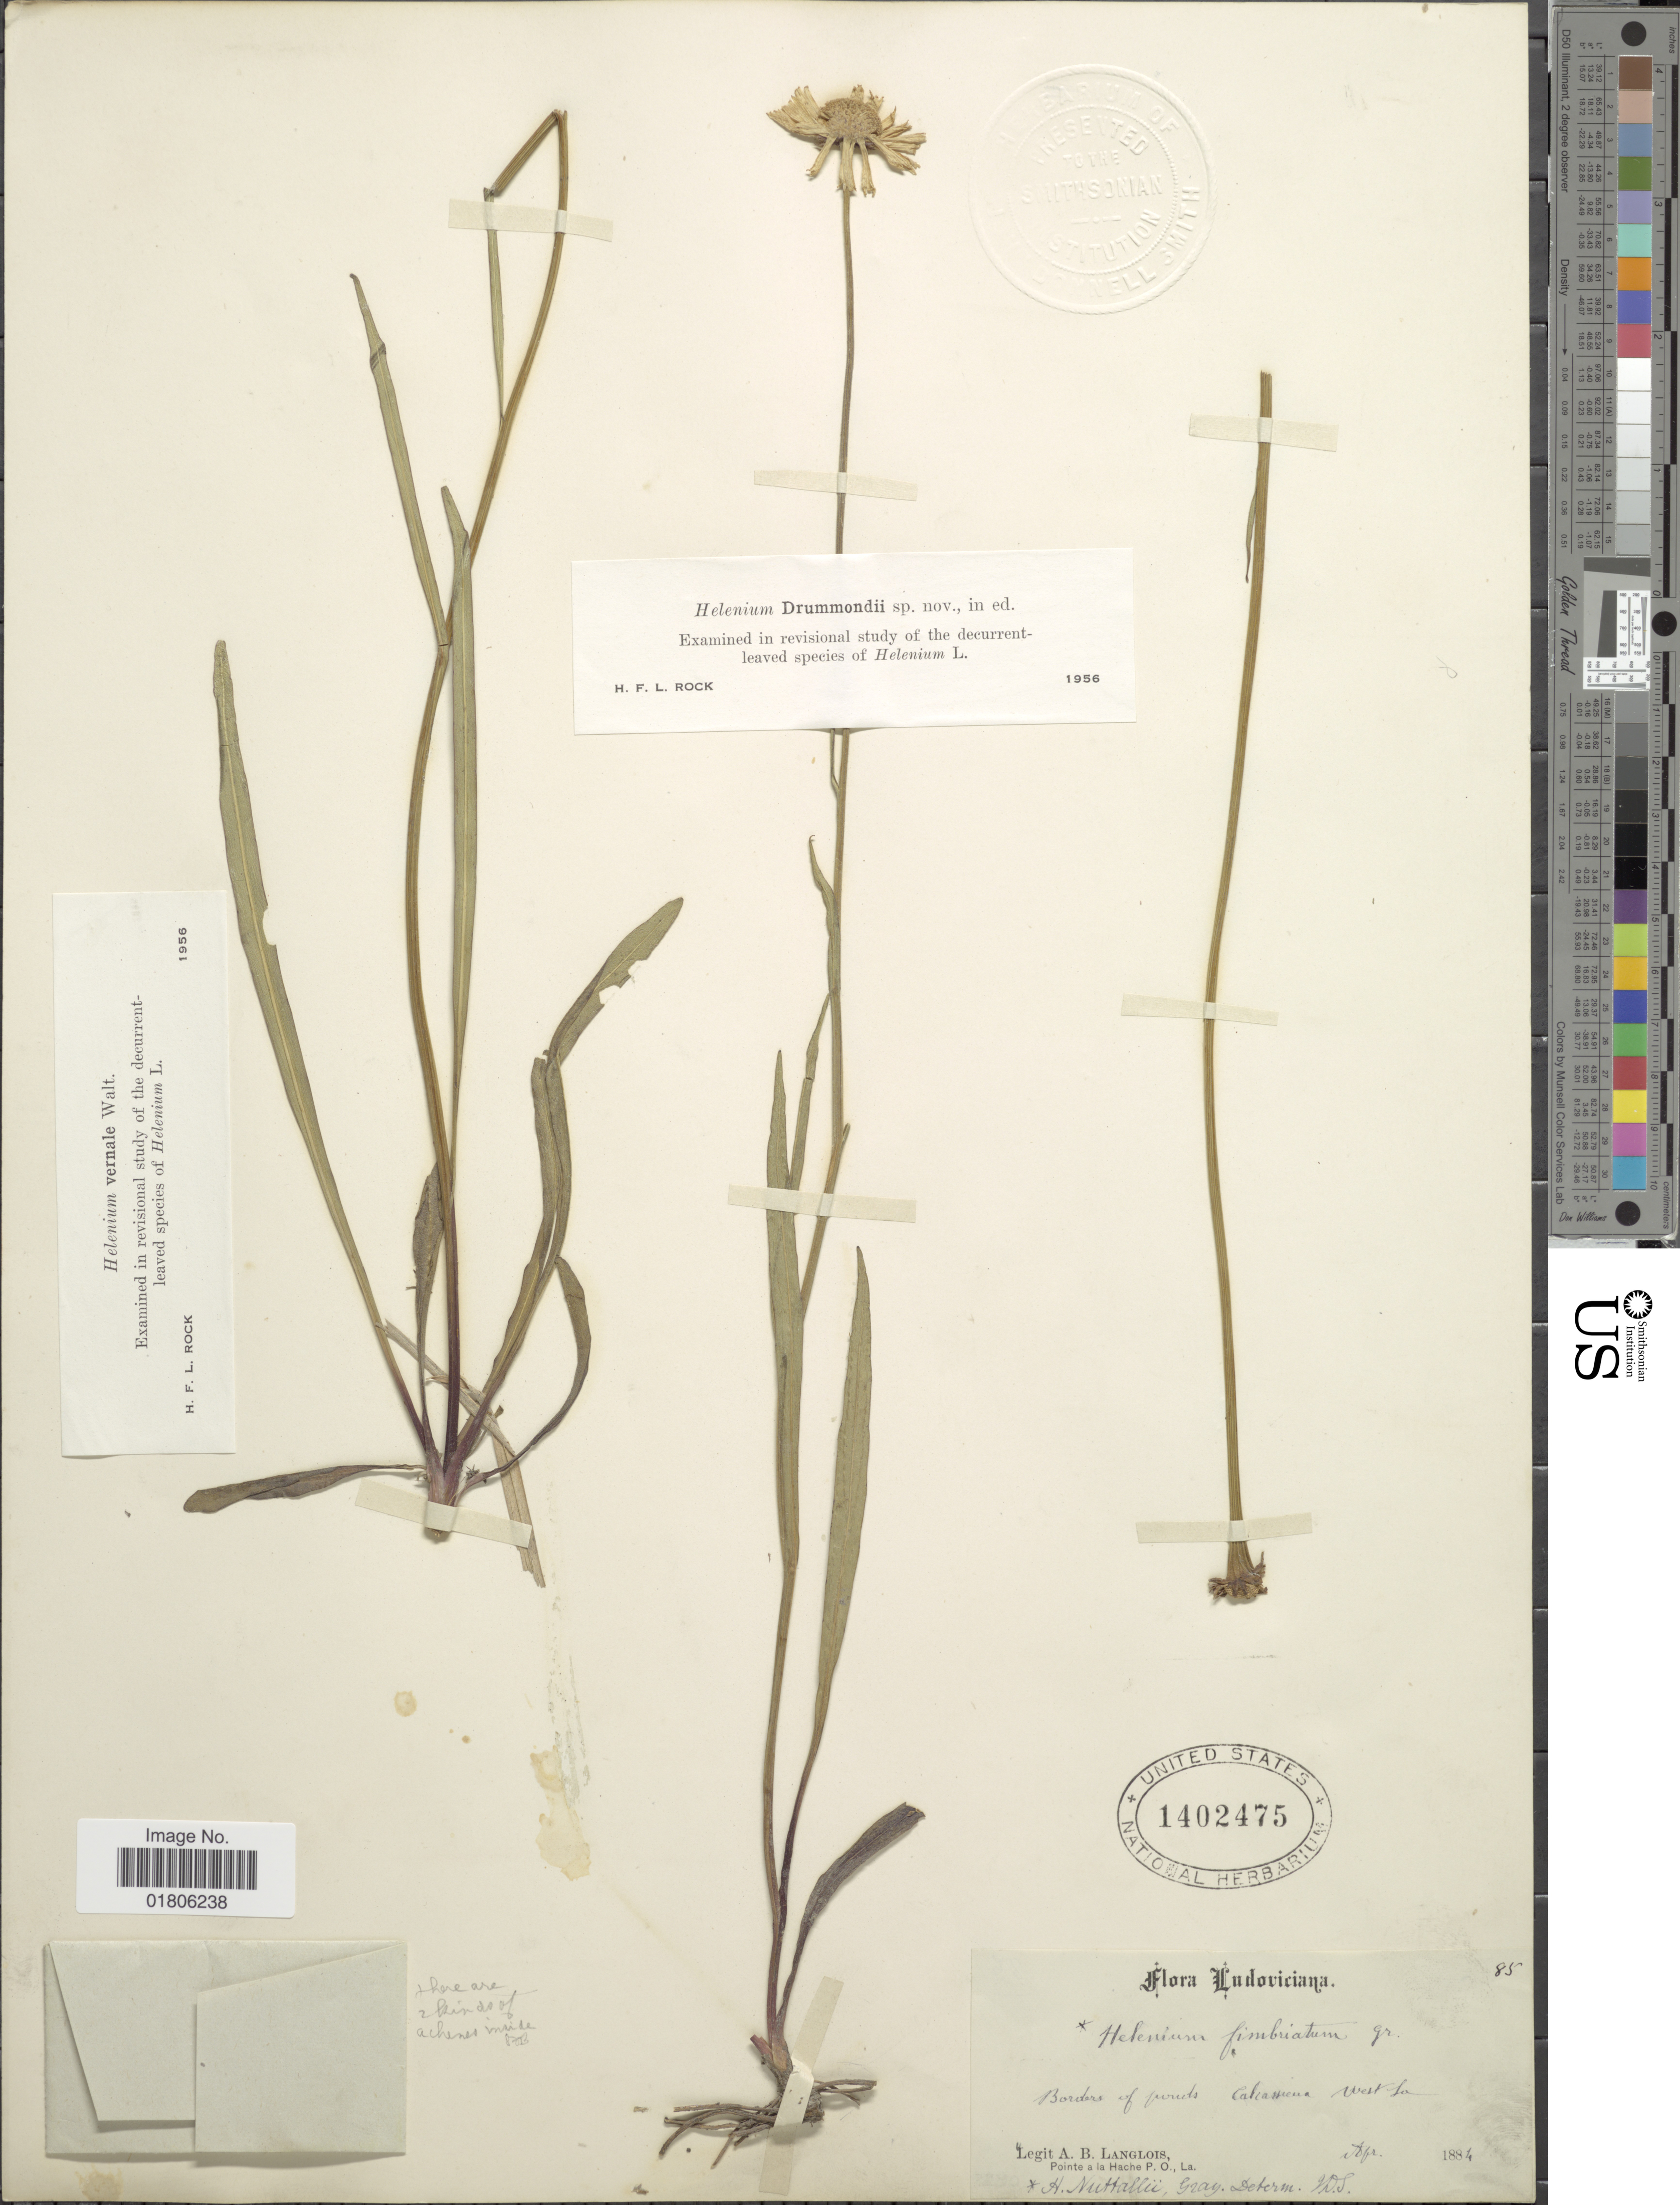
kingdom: Plantae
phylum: Tracheophyta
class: Magnoliopsida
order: Asterales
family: Asteraceae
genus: Helenium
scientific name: Helenium drummondii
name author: H. Rock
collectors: A. Langlois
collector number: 85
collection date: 1884-04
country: United States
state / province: Louisiana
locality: Calcasieu, West La.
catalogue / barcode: US 1402475